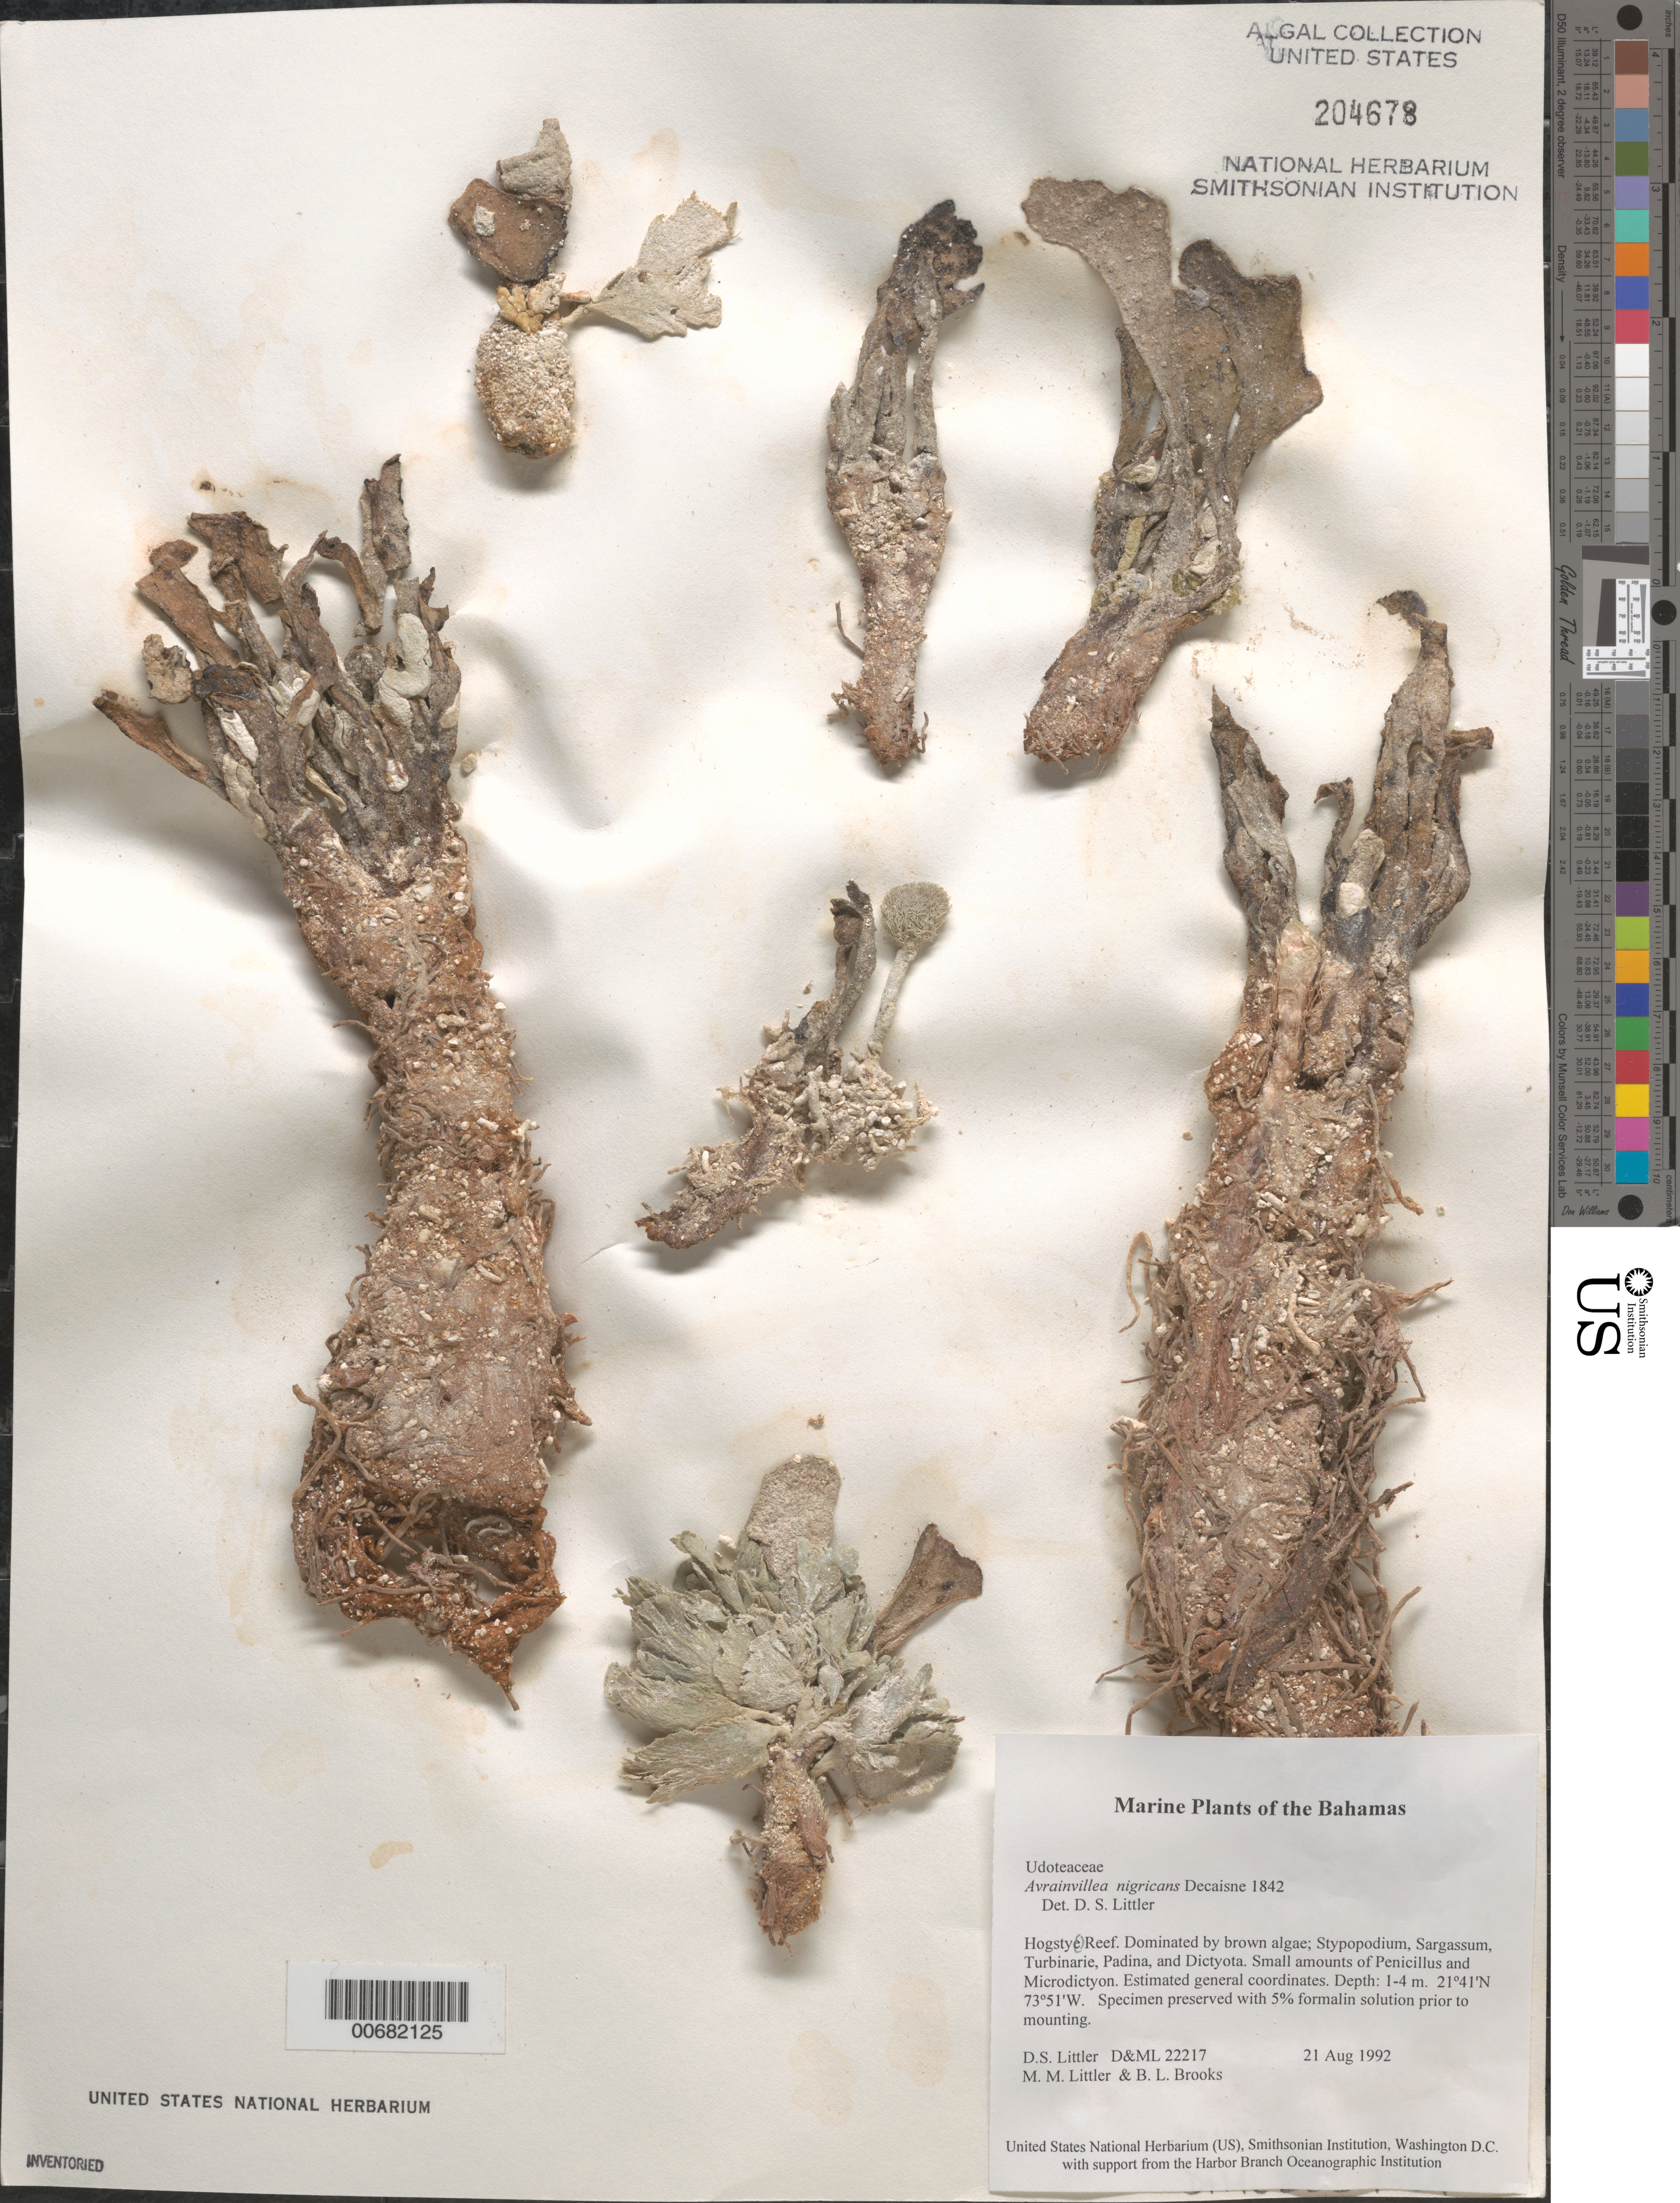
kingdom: Plantae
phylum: Chlorophyta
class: Ulvophyceae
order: Bryopsidales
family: Dichotomosiphonaceae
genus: Avrainvillea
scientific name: Avrainvillea nigricans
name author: Decne.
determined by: Littler, D. S.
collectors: D. S. Littler, M. M. Littler & B. Brooks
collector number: D&ML 22217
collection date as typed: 21 Aug 1992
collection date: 1992-08-21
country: Bahamas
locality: Hogsty Reef (Hogstye Reef)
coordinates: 21 41' N, 73 51' W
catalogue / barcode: US 204678